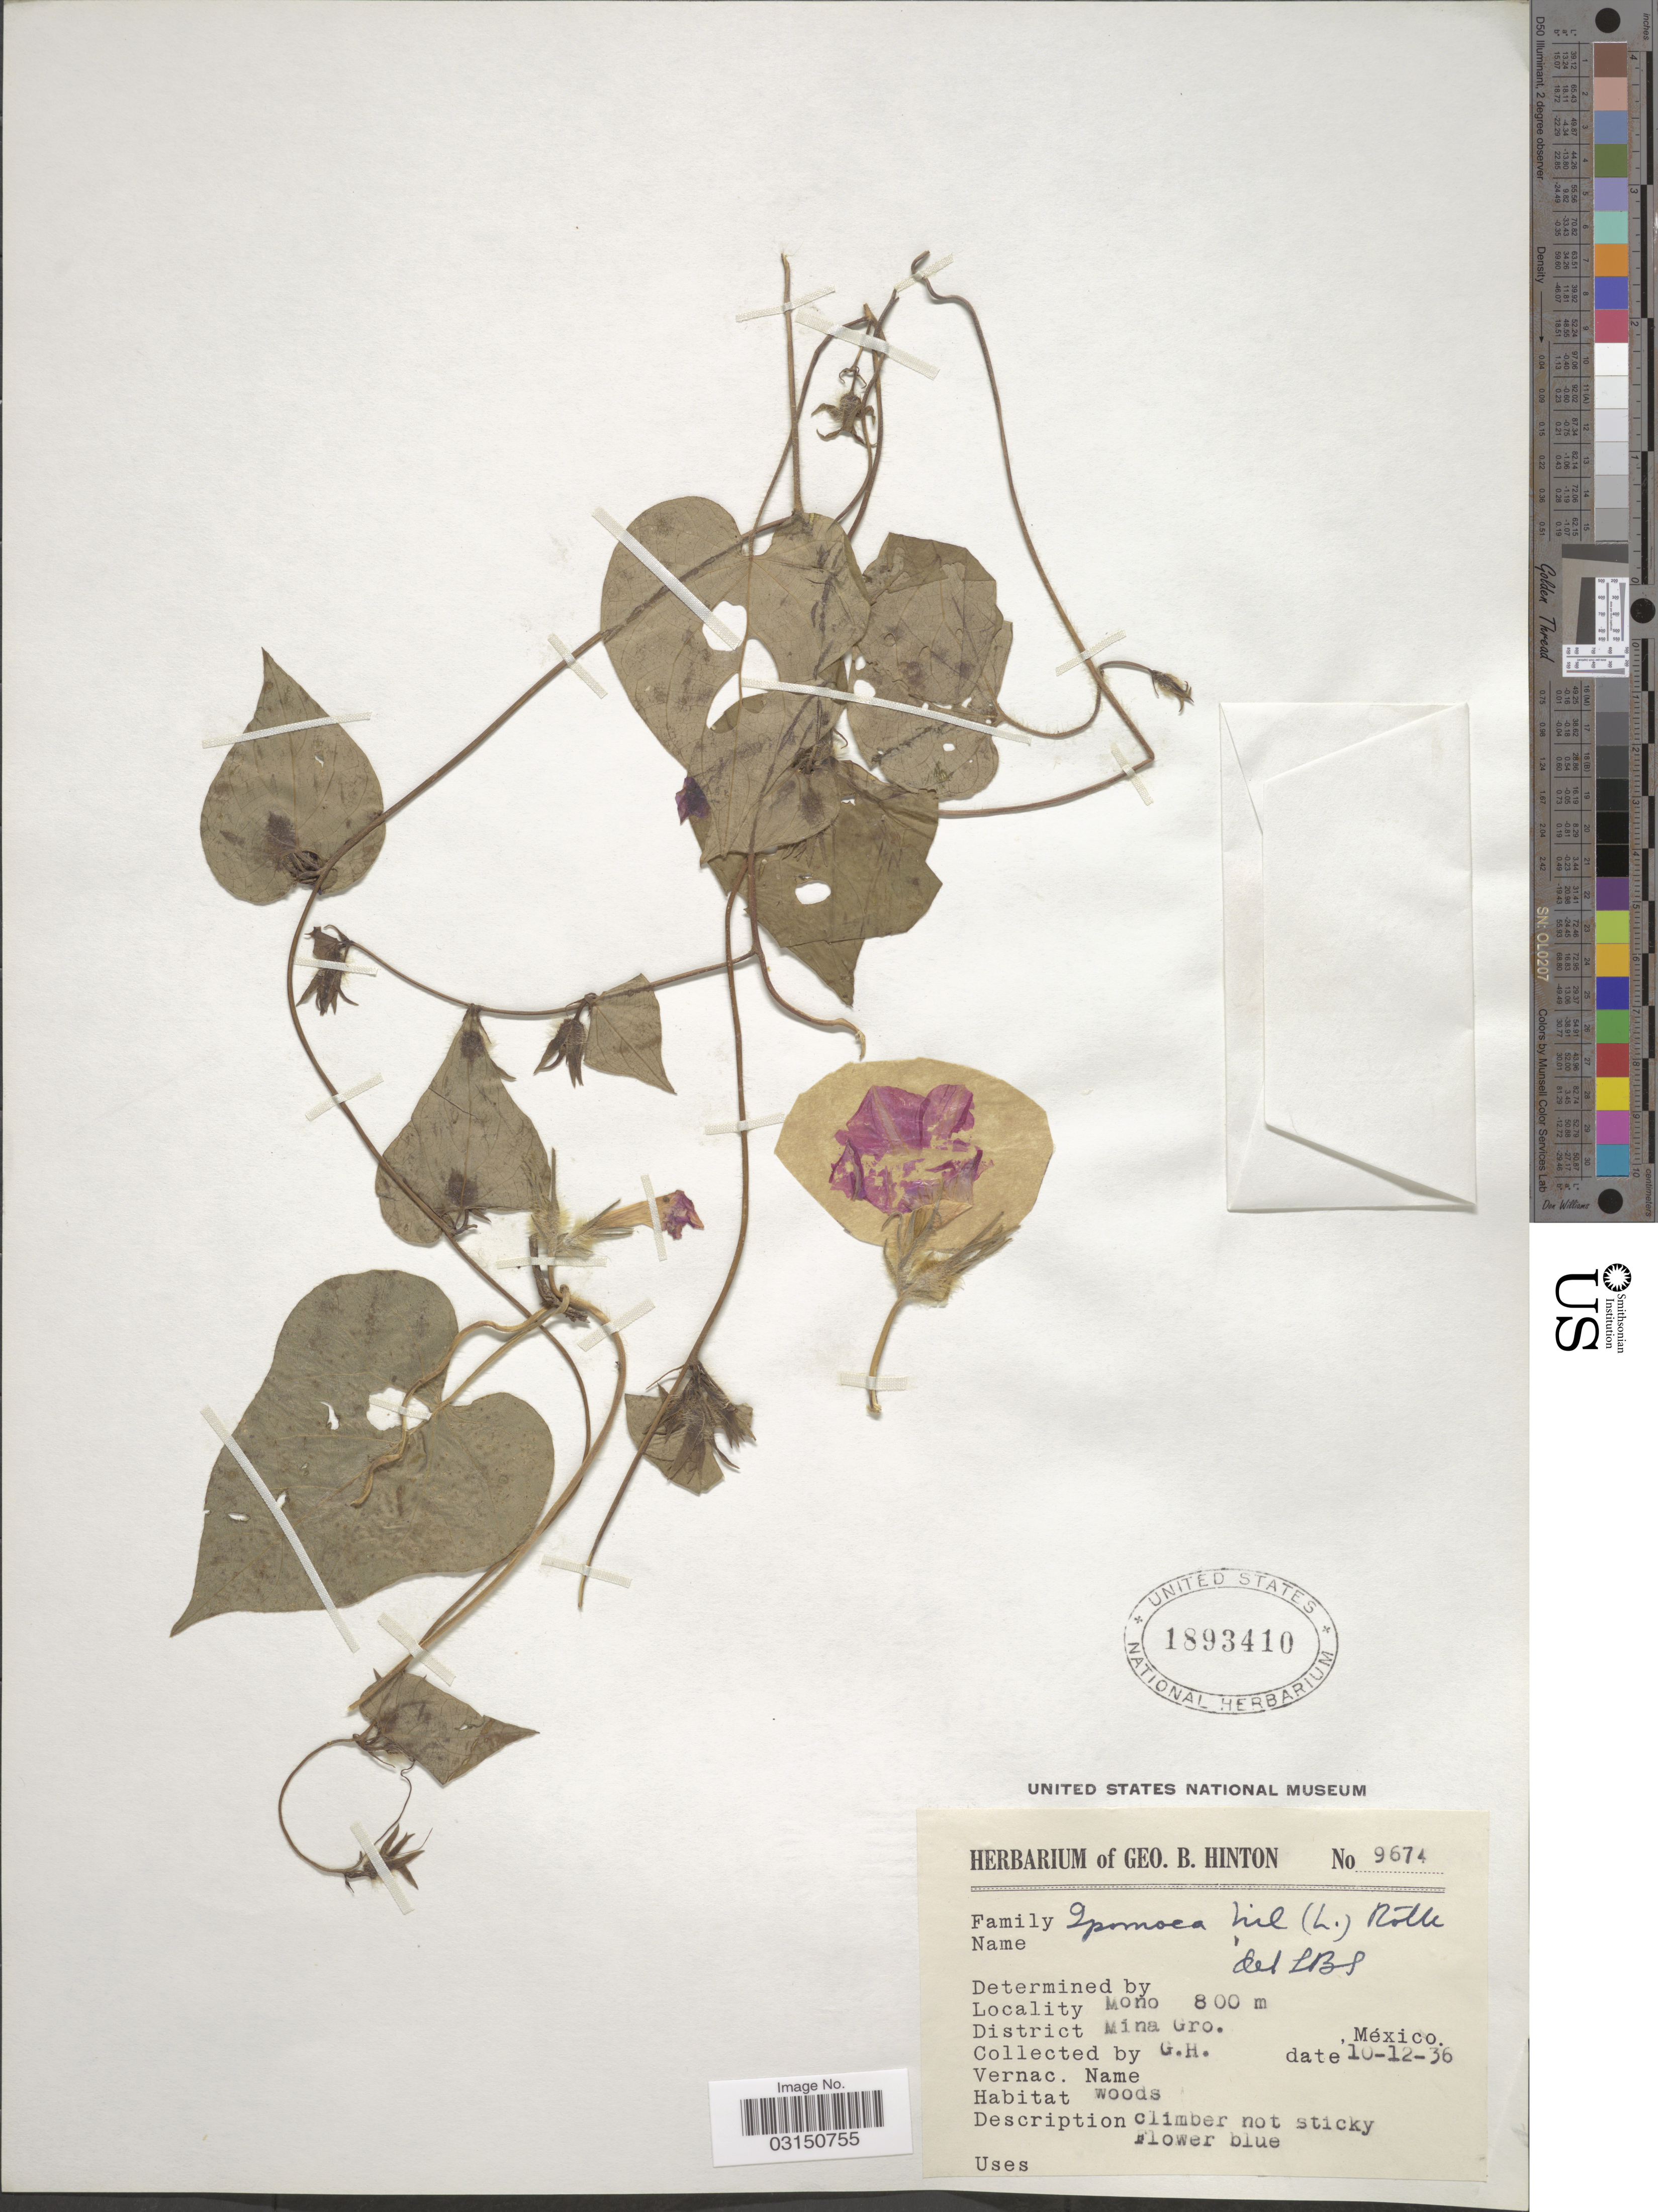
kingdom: Plantae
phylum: Tracheophyta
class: Magnoliopsida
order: Solanales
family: Convolvulaceae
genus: Ipomoea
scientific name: Ipomoea nil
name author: (L.) Roth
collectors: G. B. Hinton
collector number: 9674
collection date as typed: Transcribed d/m/y: 10/12/36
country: Mexico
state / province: Guerrero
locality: Mono District Mina.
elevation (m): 800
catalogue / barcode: US 1893410